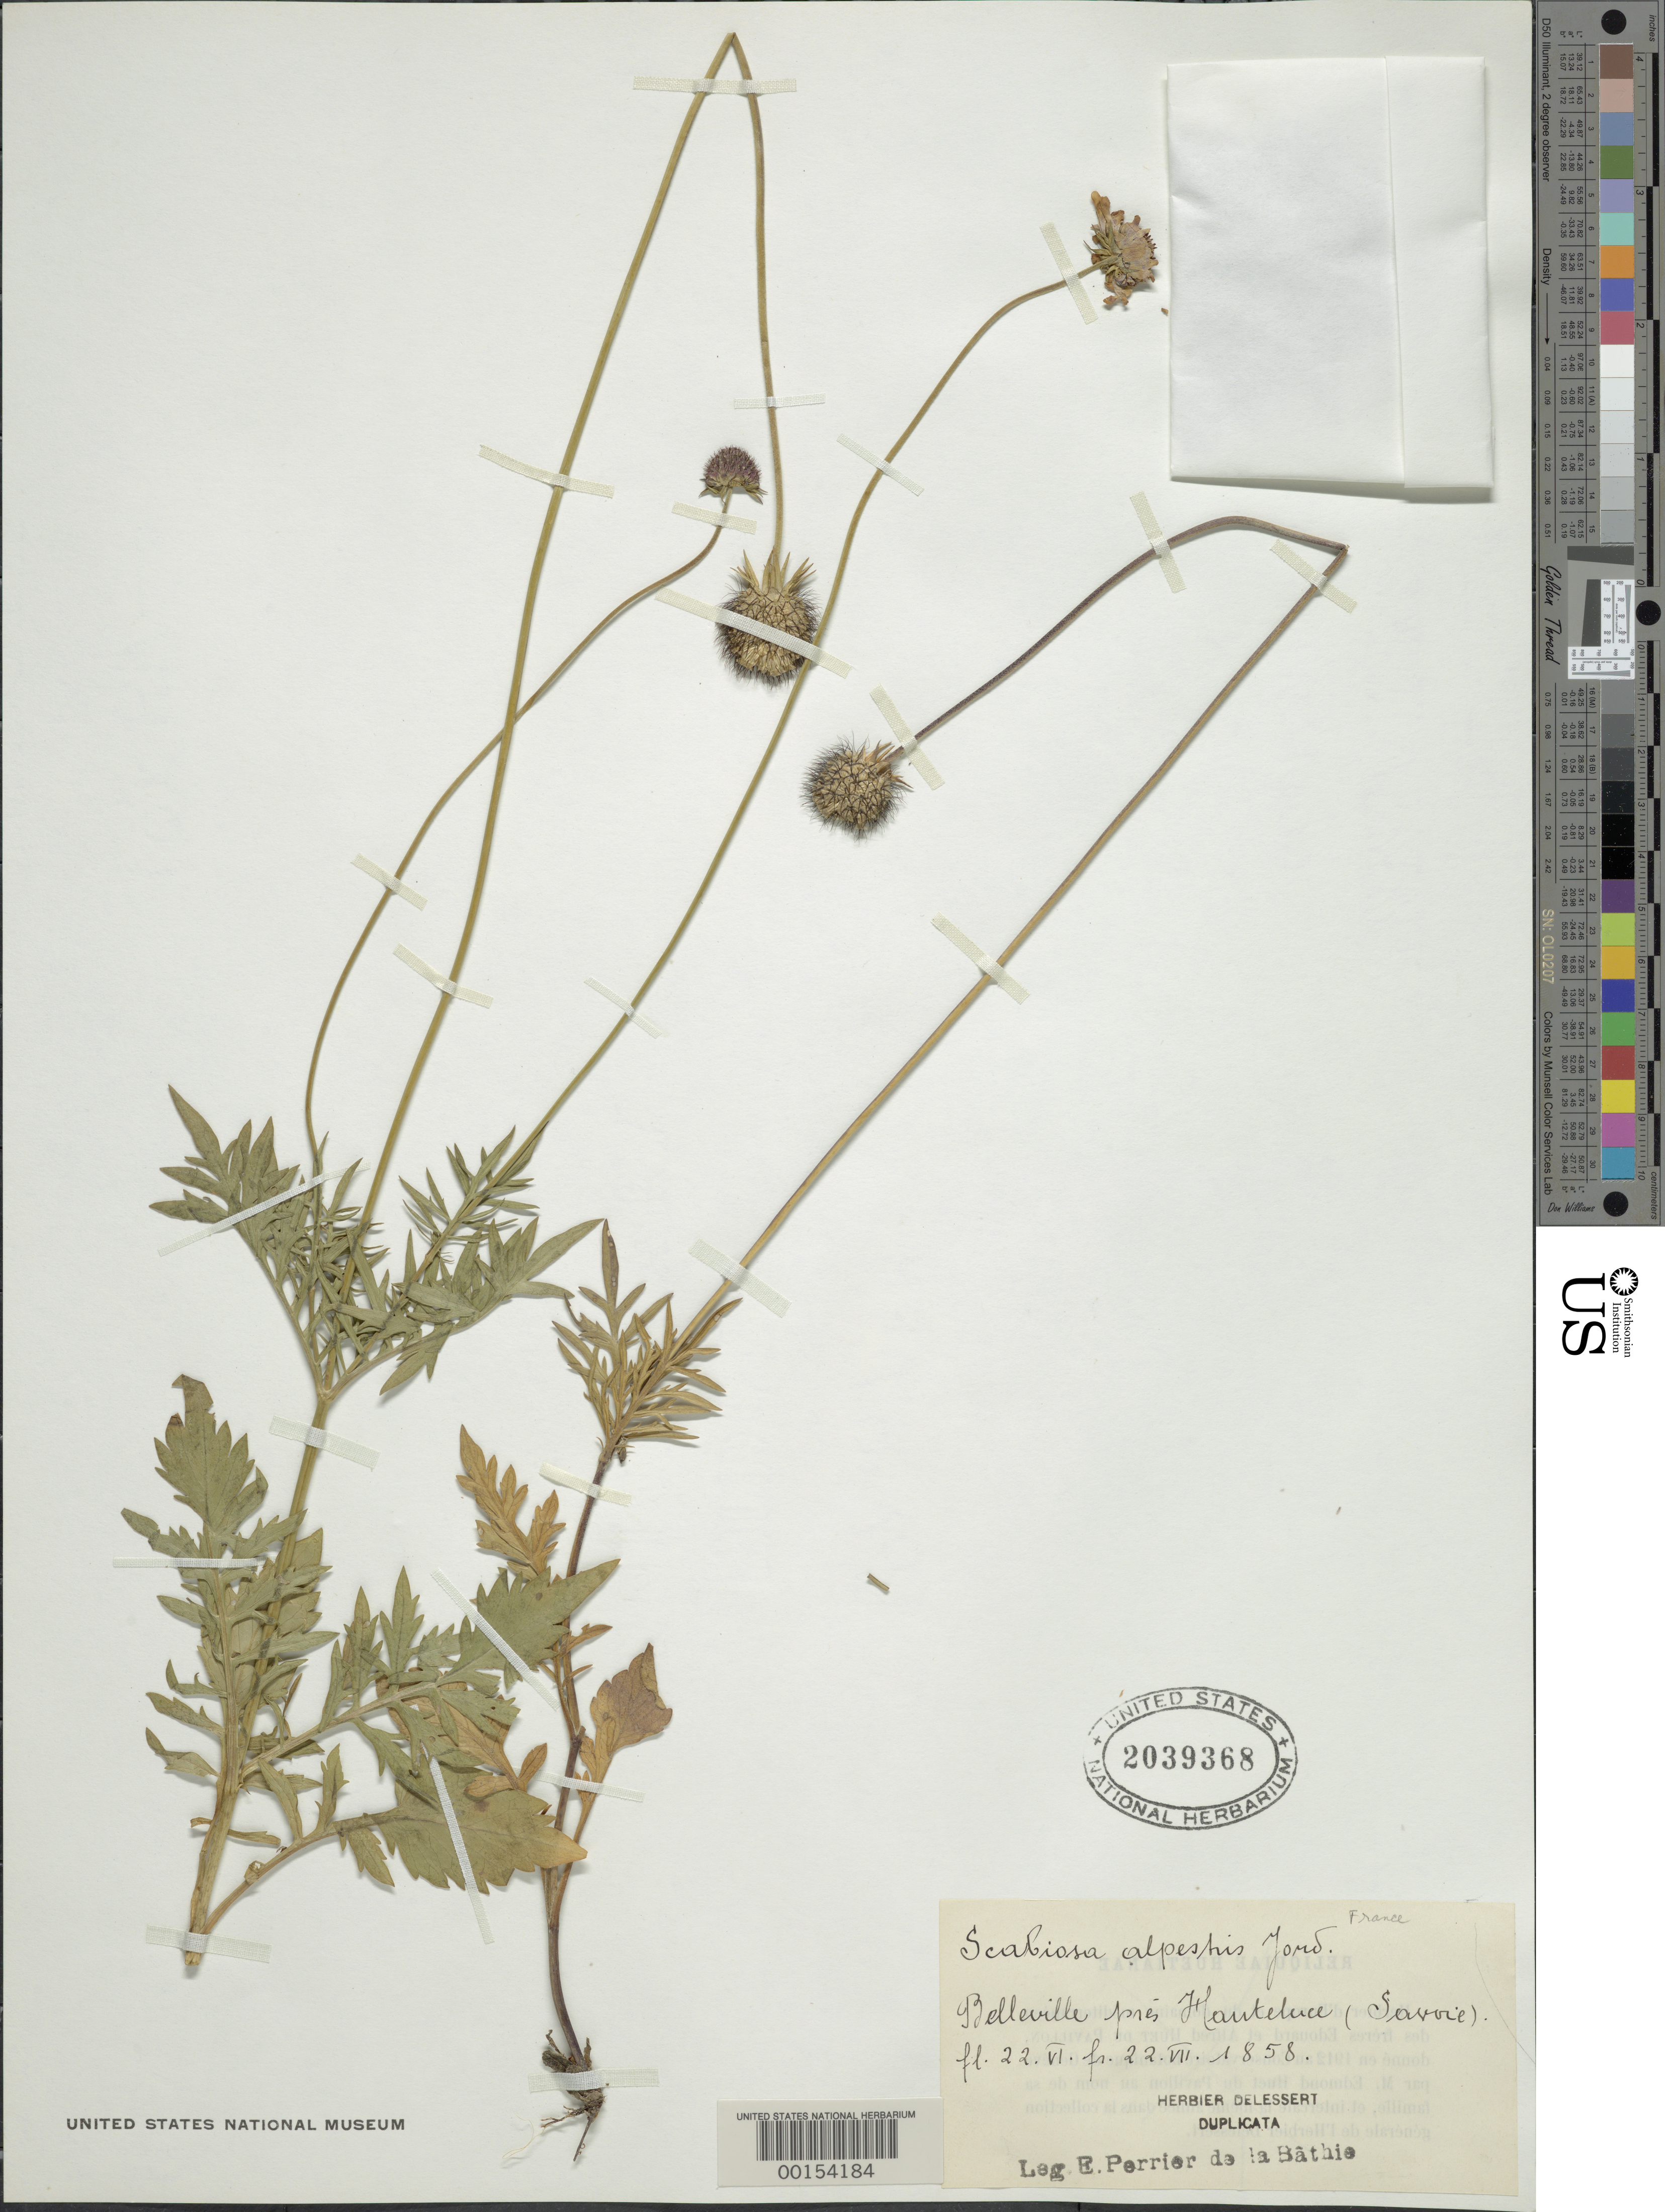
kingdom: Plantae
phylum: Tracheophyta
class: Magnoliopsida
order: Dipsacales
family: Caprifoliaceae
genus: Scabiosa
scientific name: Scabiosa alpresis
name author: Jord.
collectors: E. Perrier de la Bâthie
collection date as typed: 22 Jun 1858 to 22 Jul 1858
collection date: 1858-06-22/1858-07-22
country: France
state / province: Auvergne-Rhône-Alpes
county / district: Savoie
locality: Belleville pres Hauteluce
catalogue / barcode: US 2039368